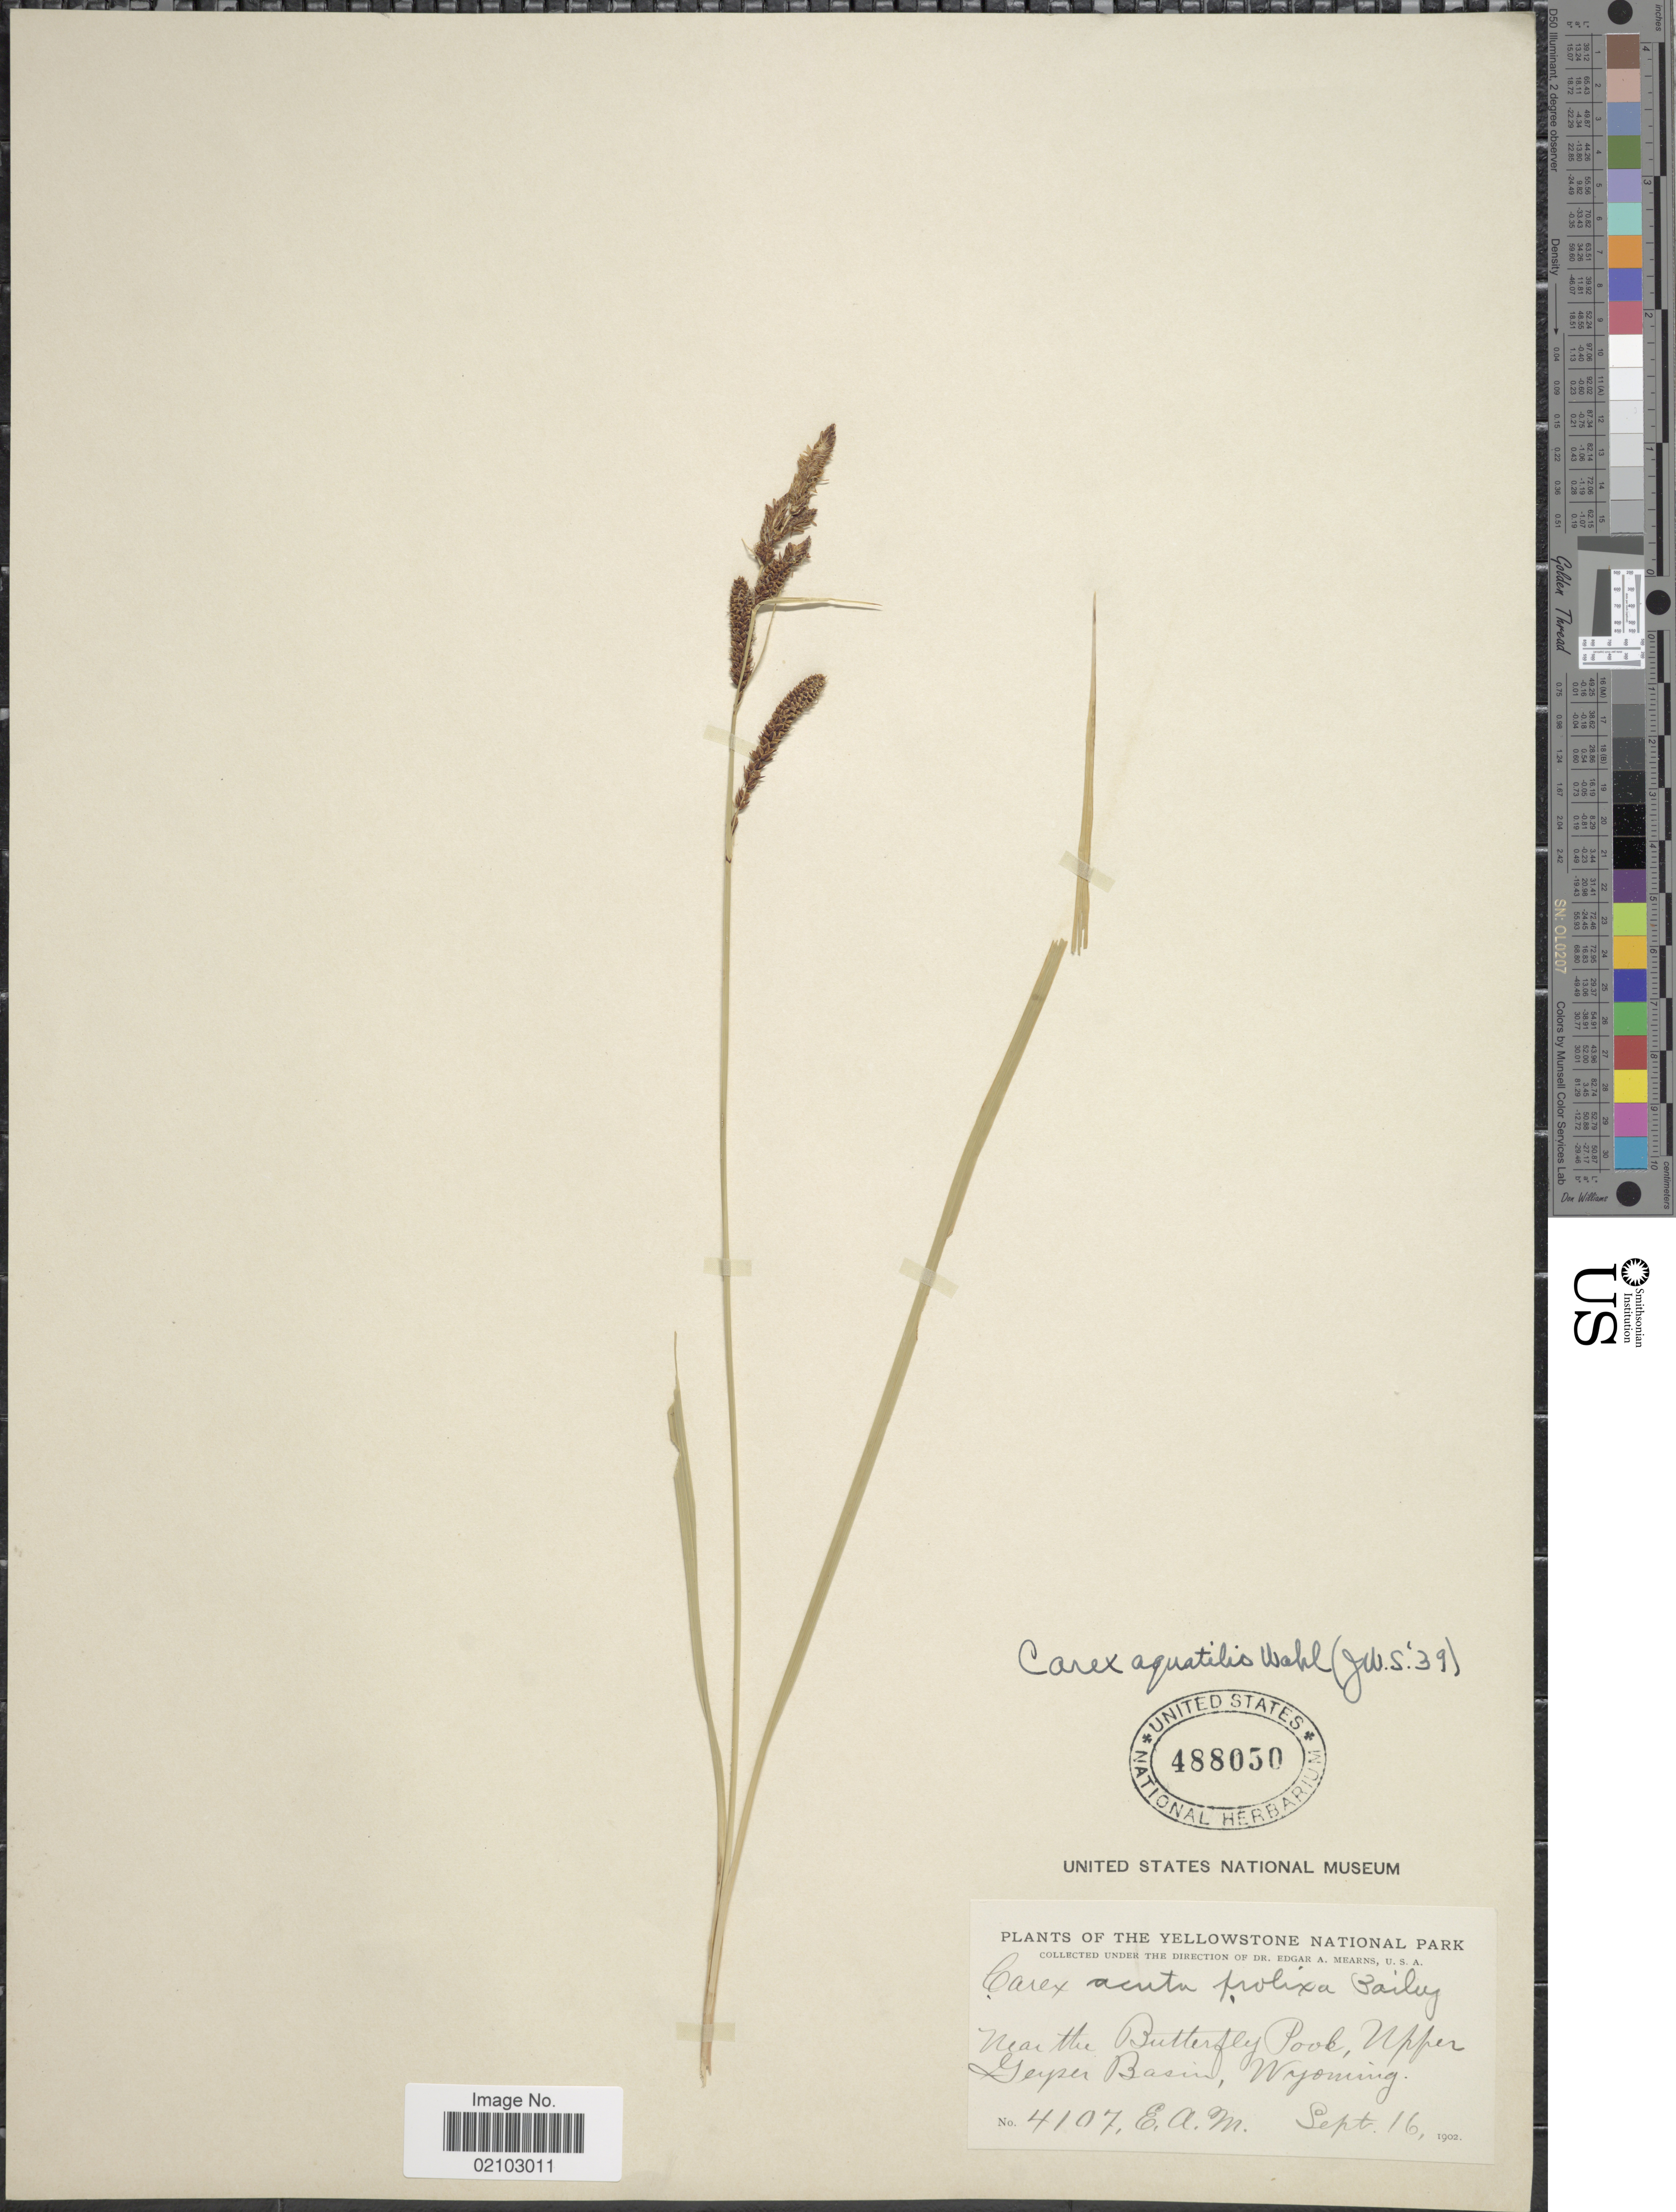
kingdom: Plantae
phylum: Tracheophyta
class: Liliopsida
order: Poales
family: Cyperaceae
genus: Carex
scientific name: Carex aquatilis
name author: Wahlenb.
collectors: E. A. Mearns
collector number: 4107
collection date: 1902-09-16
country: United States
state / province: Wyoming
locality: The Yellowstone National Park, near the Butterfly Pool, Upper Geyser Basin.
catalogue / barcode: US 488050